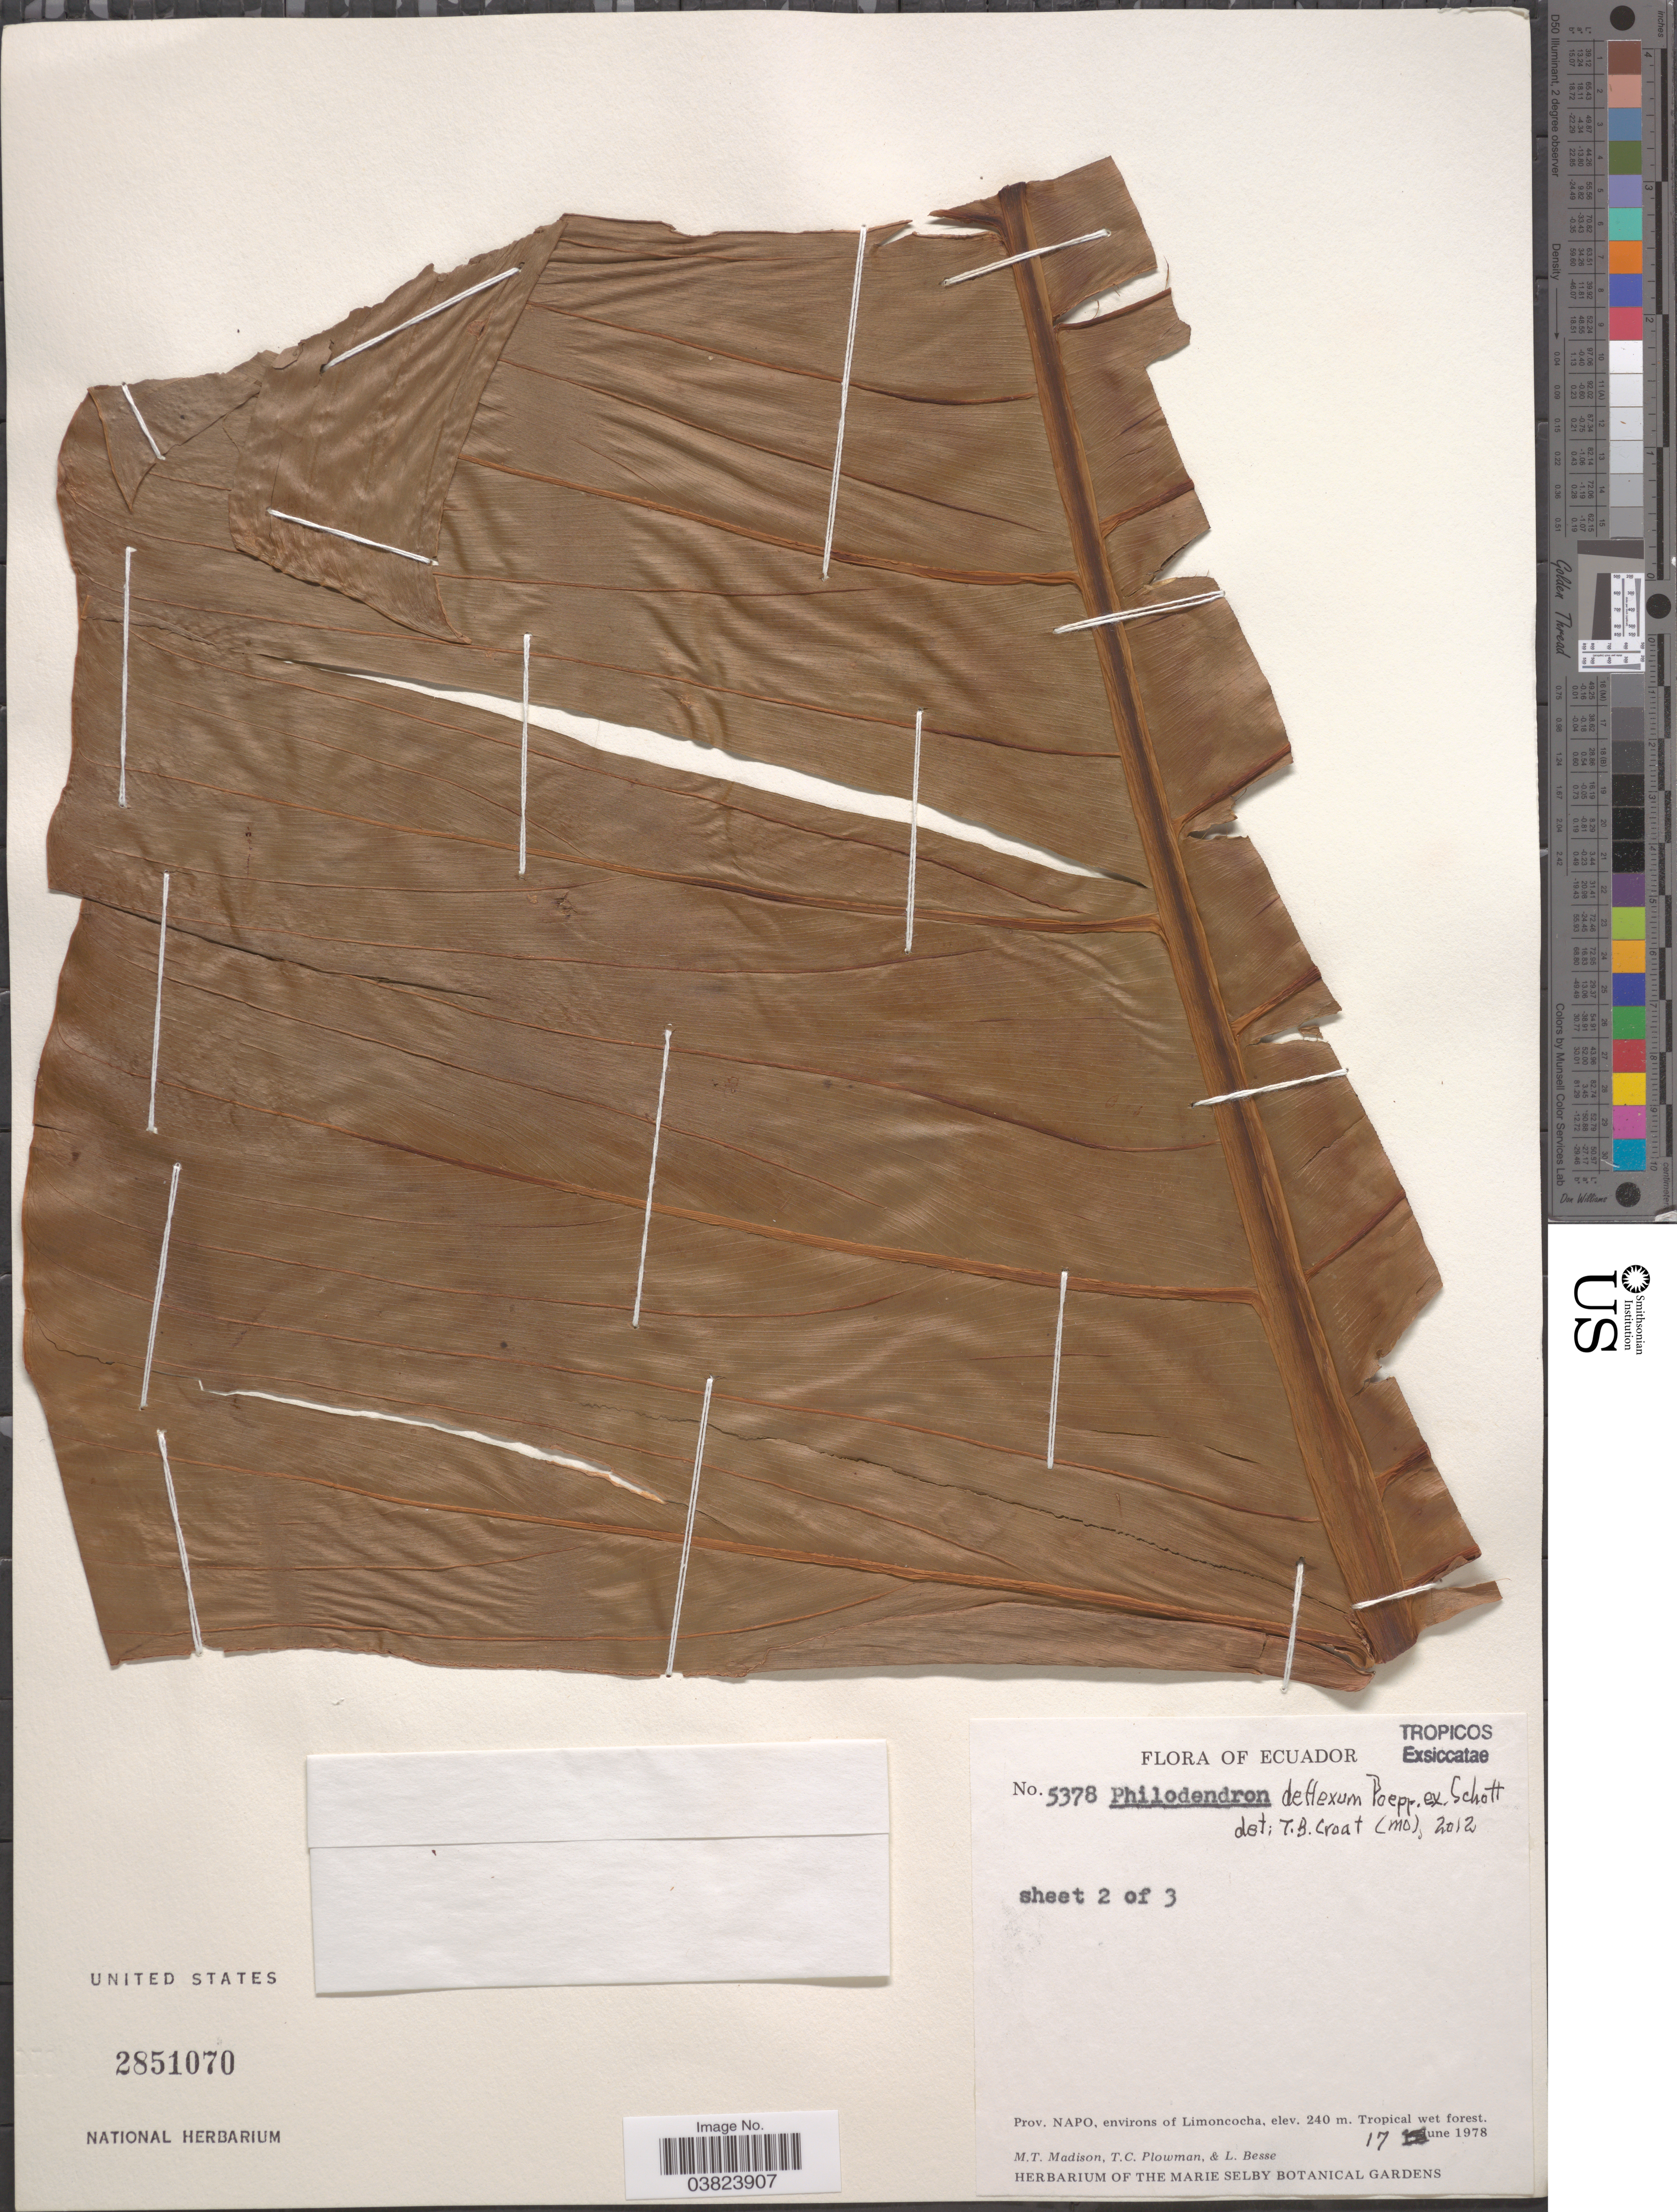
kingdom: Plantae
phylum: Tracheophyta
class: Liliopsida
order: Alismatales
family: Araceae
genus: Philodendron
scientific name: Philodendron deflexum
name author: Poepp. ex Schott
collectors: M. T. Madison, T. Plowman & L. Besse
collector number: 5378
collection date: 1978-06-17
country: Ecuador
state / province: Napo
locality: Environs of Limoncocha.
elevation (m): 240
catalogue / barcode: US 2851070